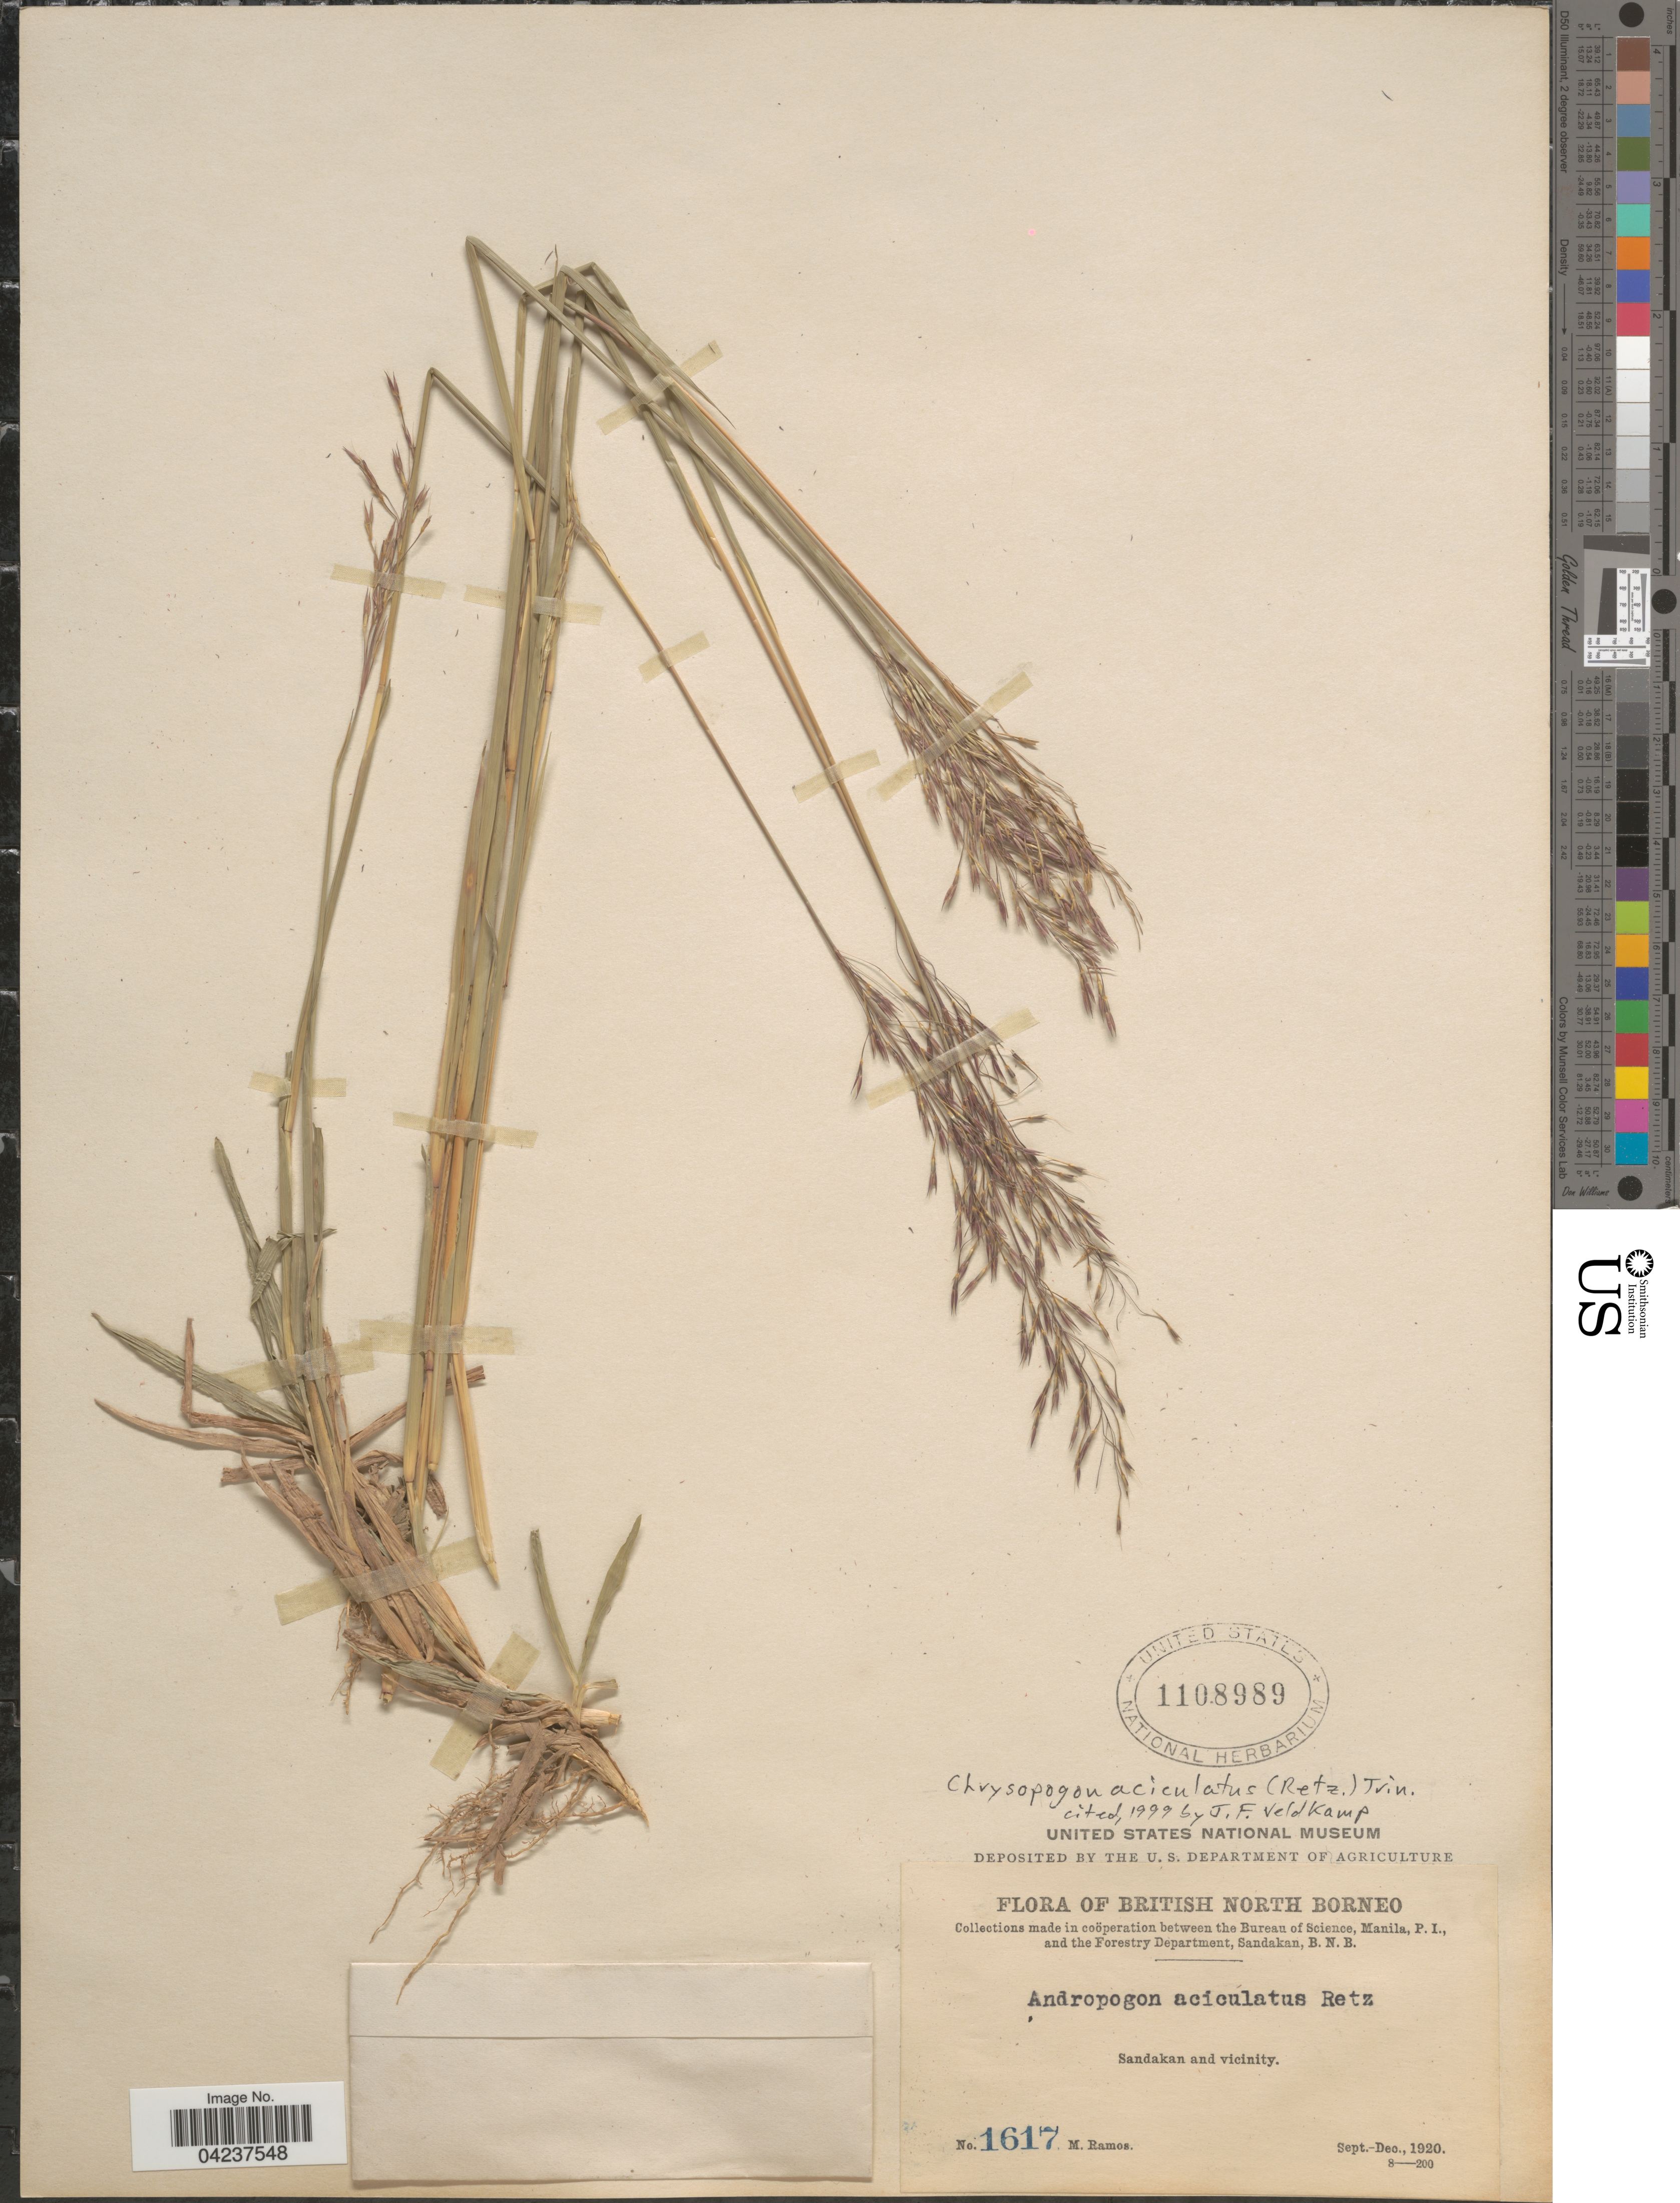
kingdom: Plantae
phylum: Tracheophyta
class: Liliopsida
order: Poales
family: Poaceae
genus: Chrysopogon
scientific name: Chrysopogon aciculatus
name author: (Retz.) Trin.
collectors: M. Ramos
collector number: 1617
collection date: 1920-09/1920-12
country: Malaysia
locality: British North Borneo. Sandakan and vicinity.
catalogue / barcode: US 1108989